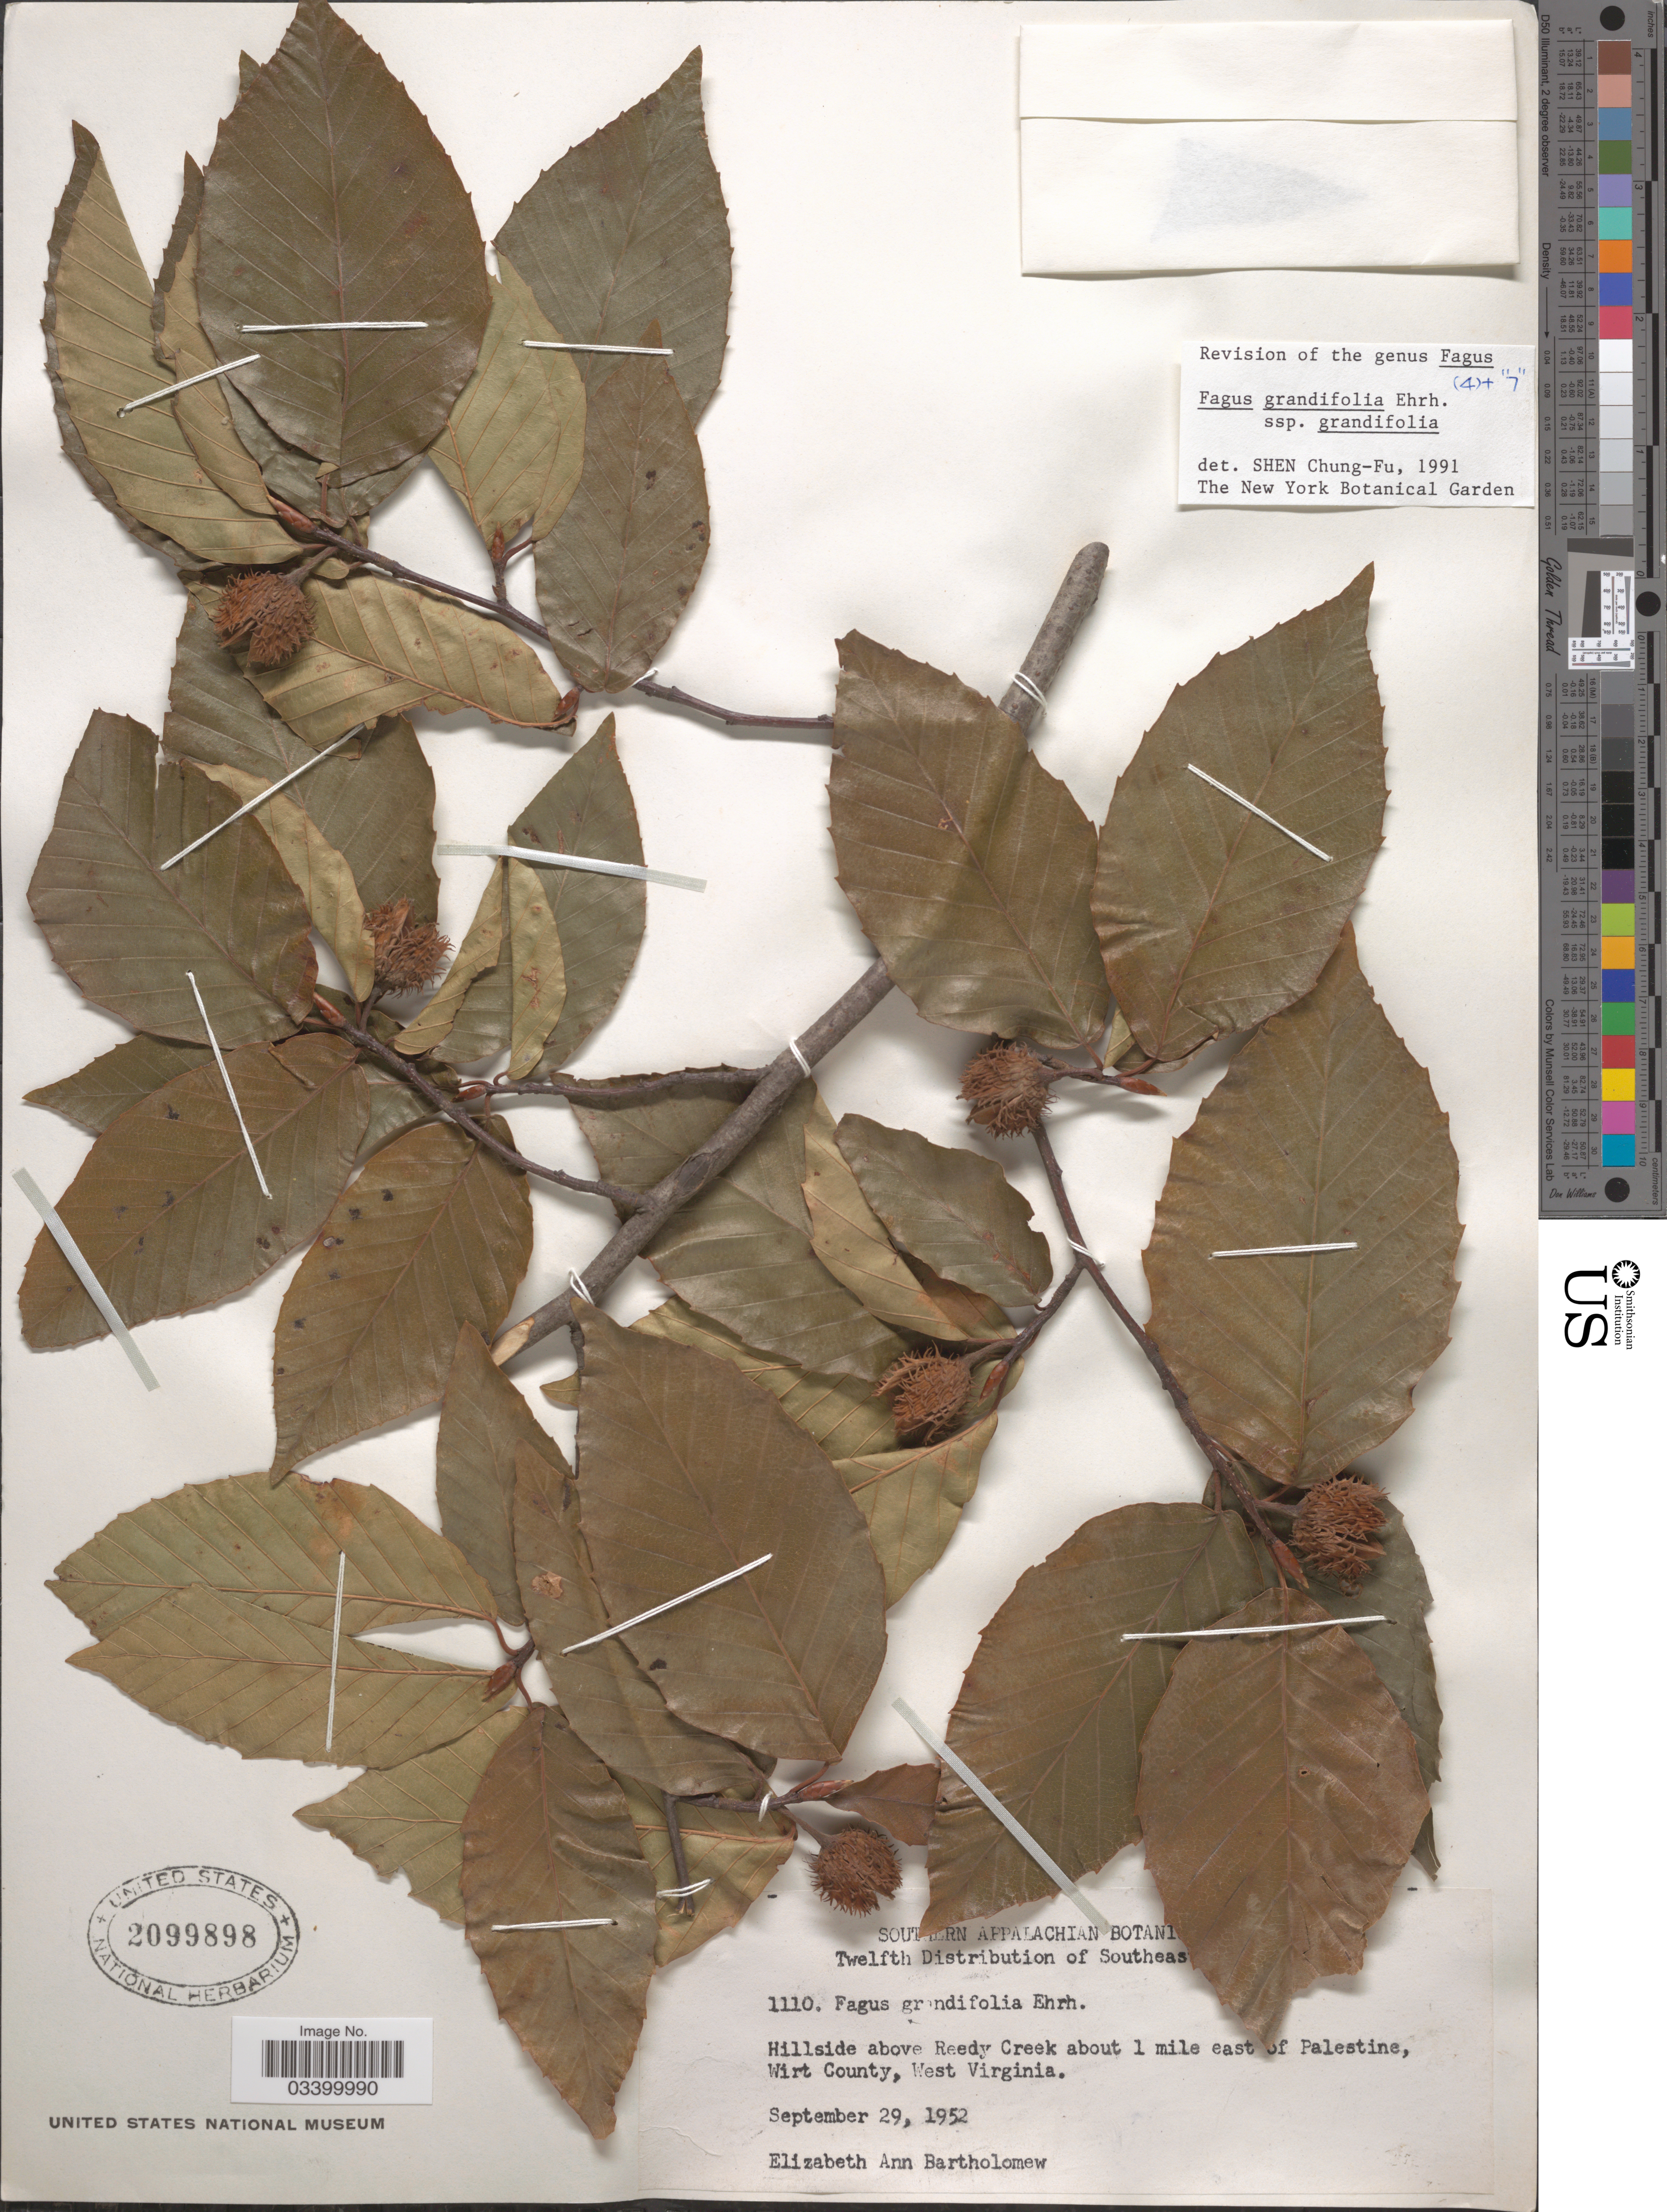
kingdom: Plantae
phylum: Tracheophyta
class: Magnoliopsida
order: Fagales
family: Fagaceae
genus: Fagus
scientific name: Fagus grandifolia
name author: Ehrh.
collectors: E. Bartholomew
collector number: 1110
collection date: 1952-09-29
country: United States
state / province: West Virginia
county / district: Wirt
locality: Hillside above Reedy Creek about 1 mile east of Palestine, Wirt County.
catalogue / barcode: US 2099898